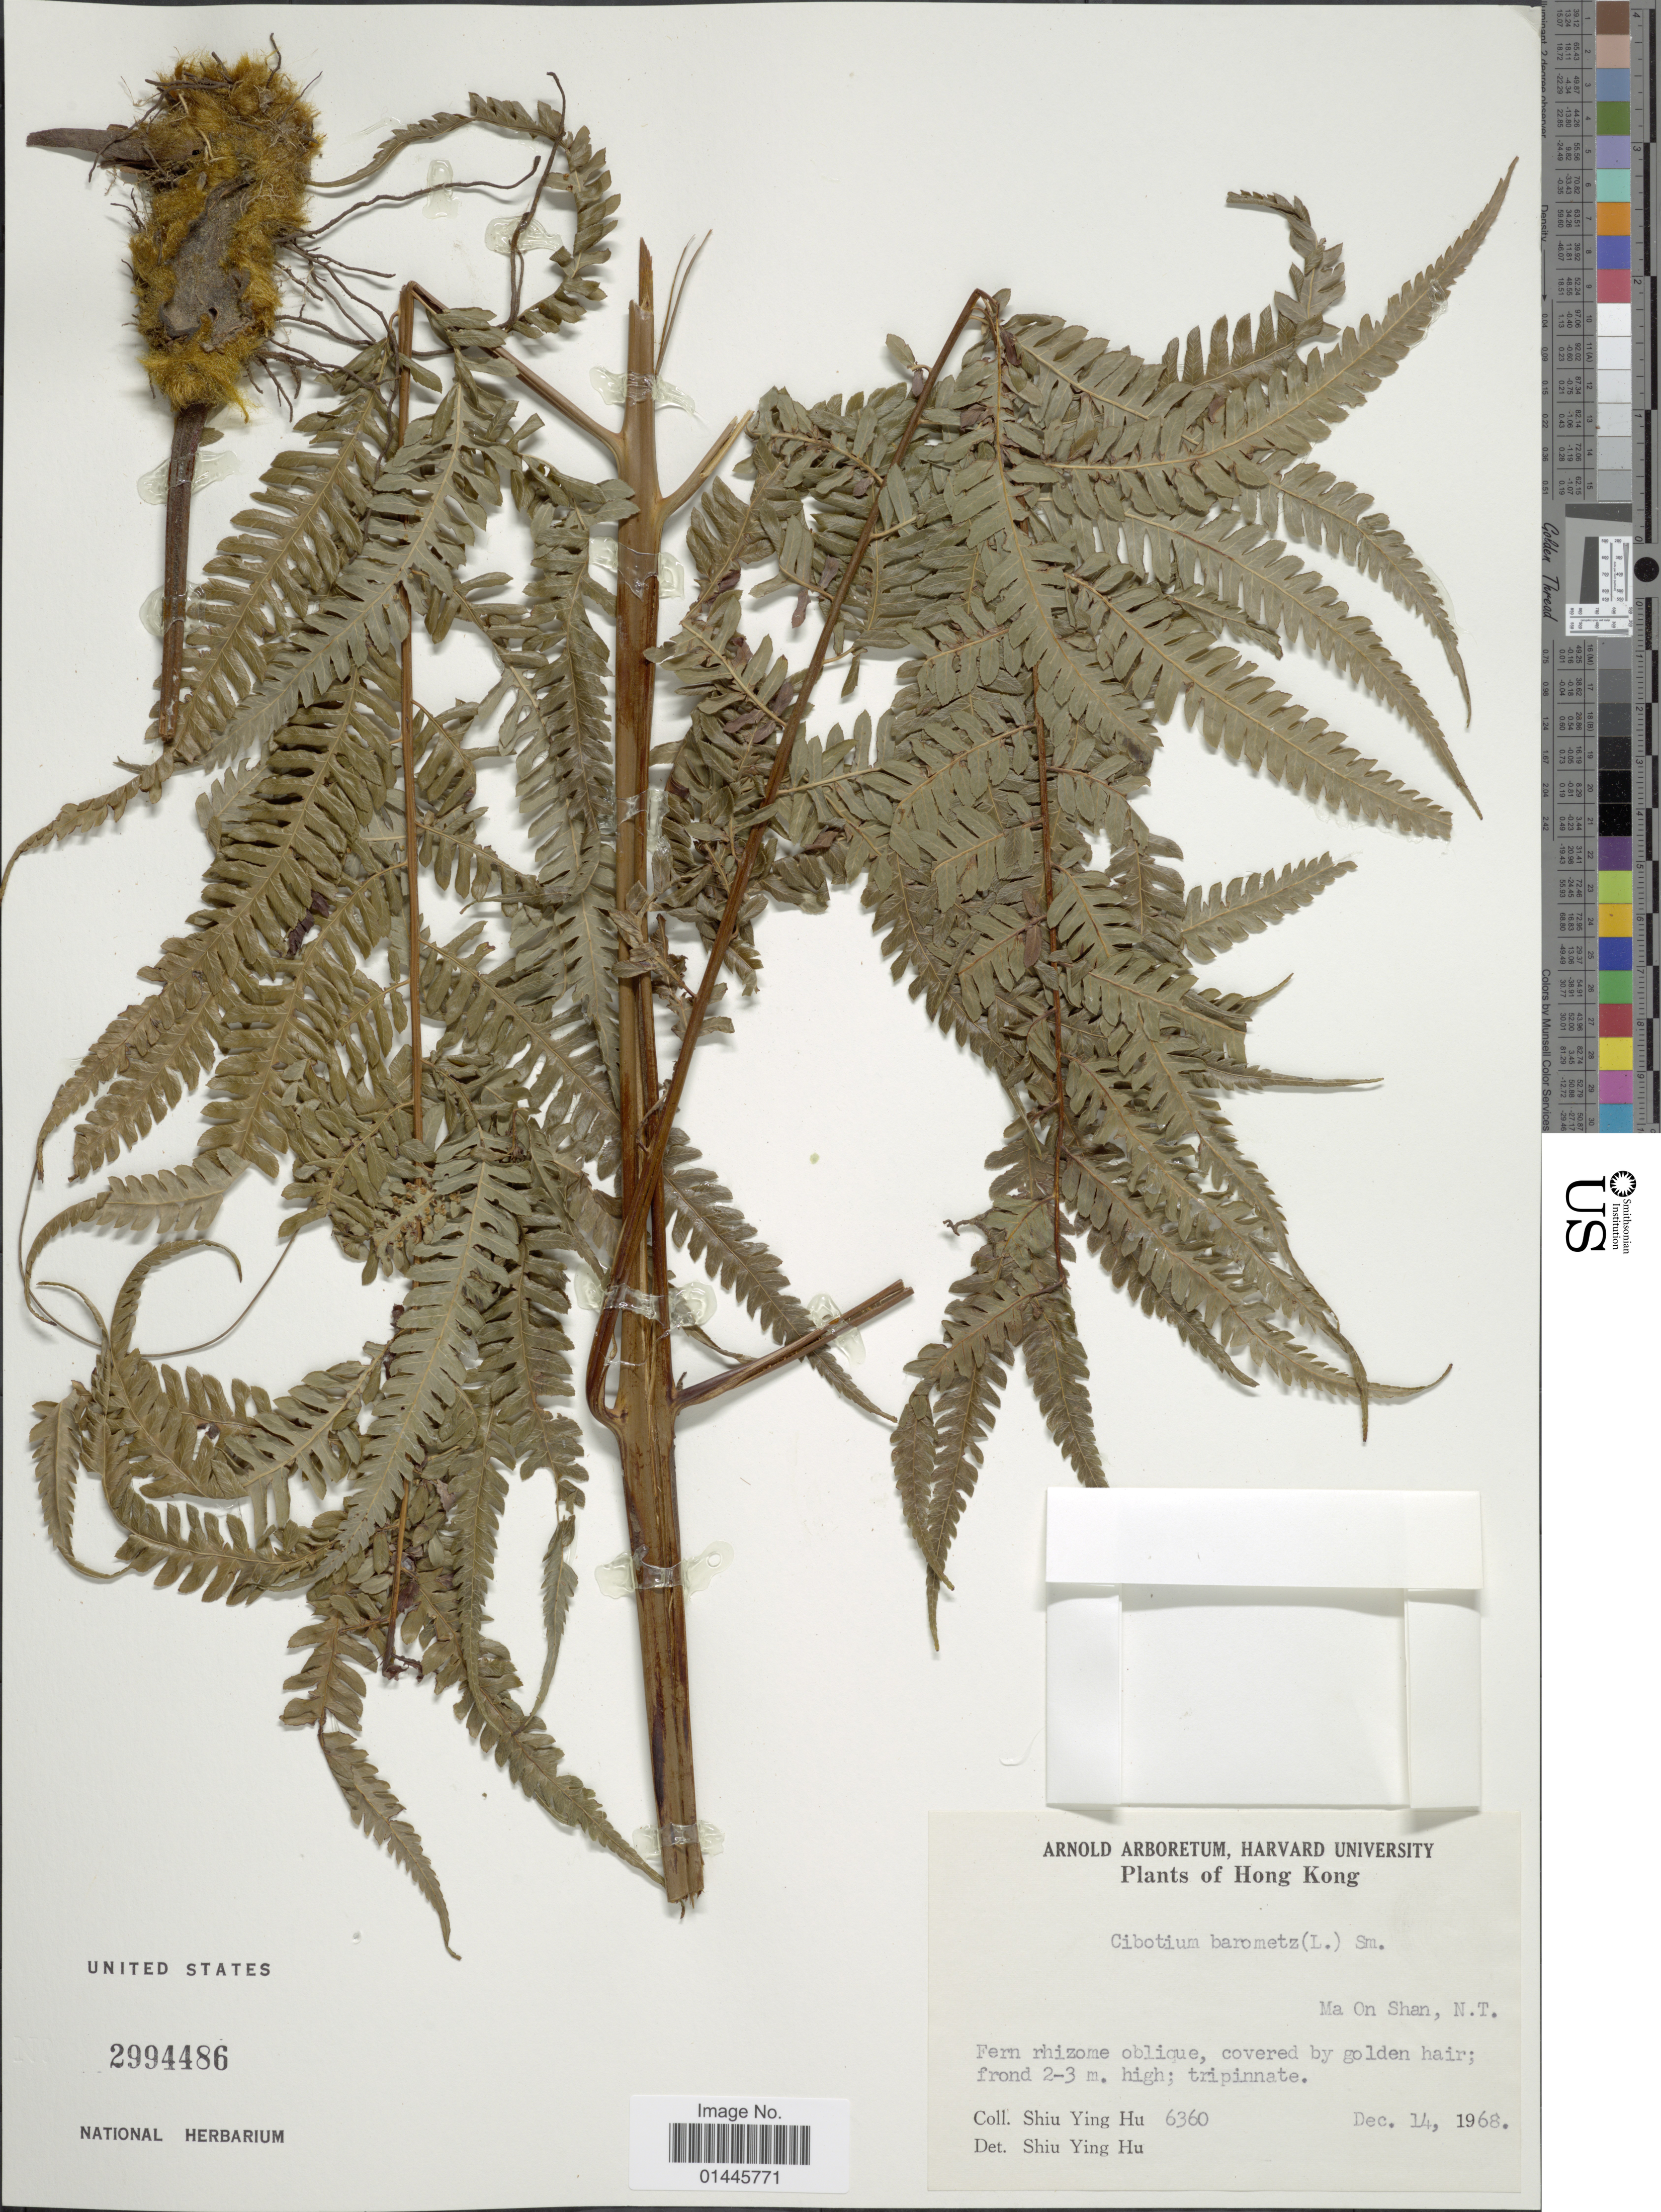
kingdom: Plantae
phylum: Tracheophyta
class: Polypodiopsida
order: Cyatheales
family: Cibotiaceae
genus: Cibotium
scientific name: Cibotium barometz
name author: (L.) J. Sm.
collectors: S. Y. Hu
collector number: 6360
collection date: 1968-12-14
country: China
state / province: Hong Kong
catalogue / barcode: US 2994486